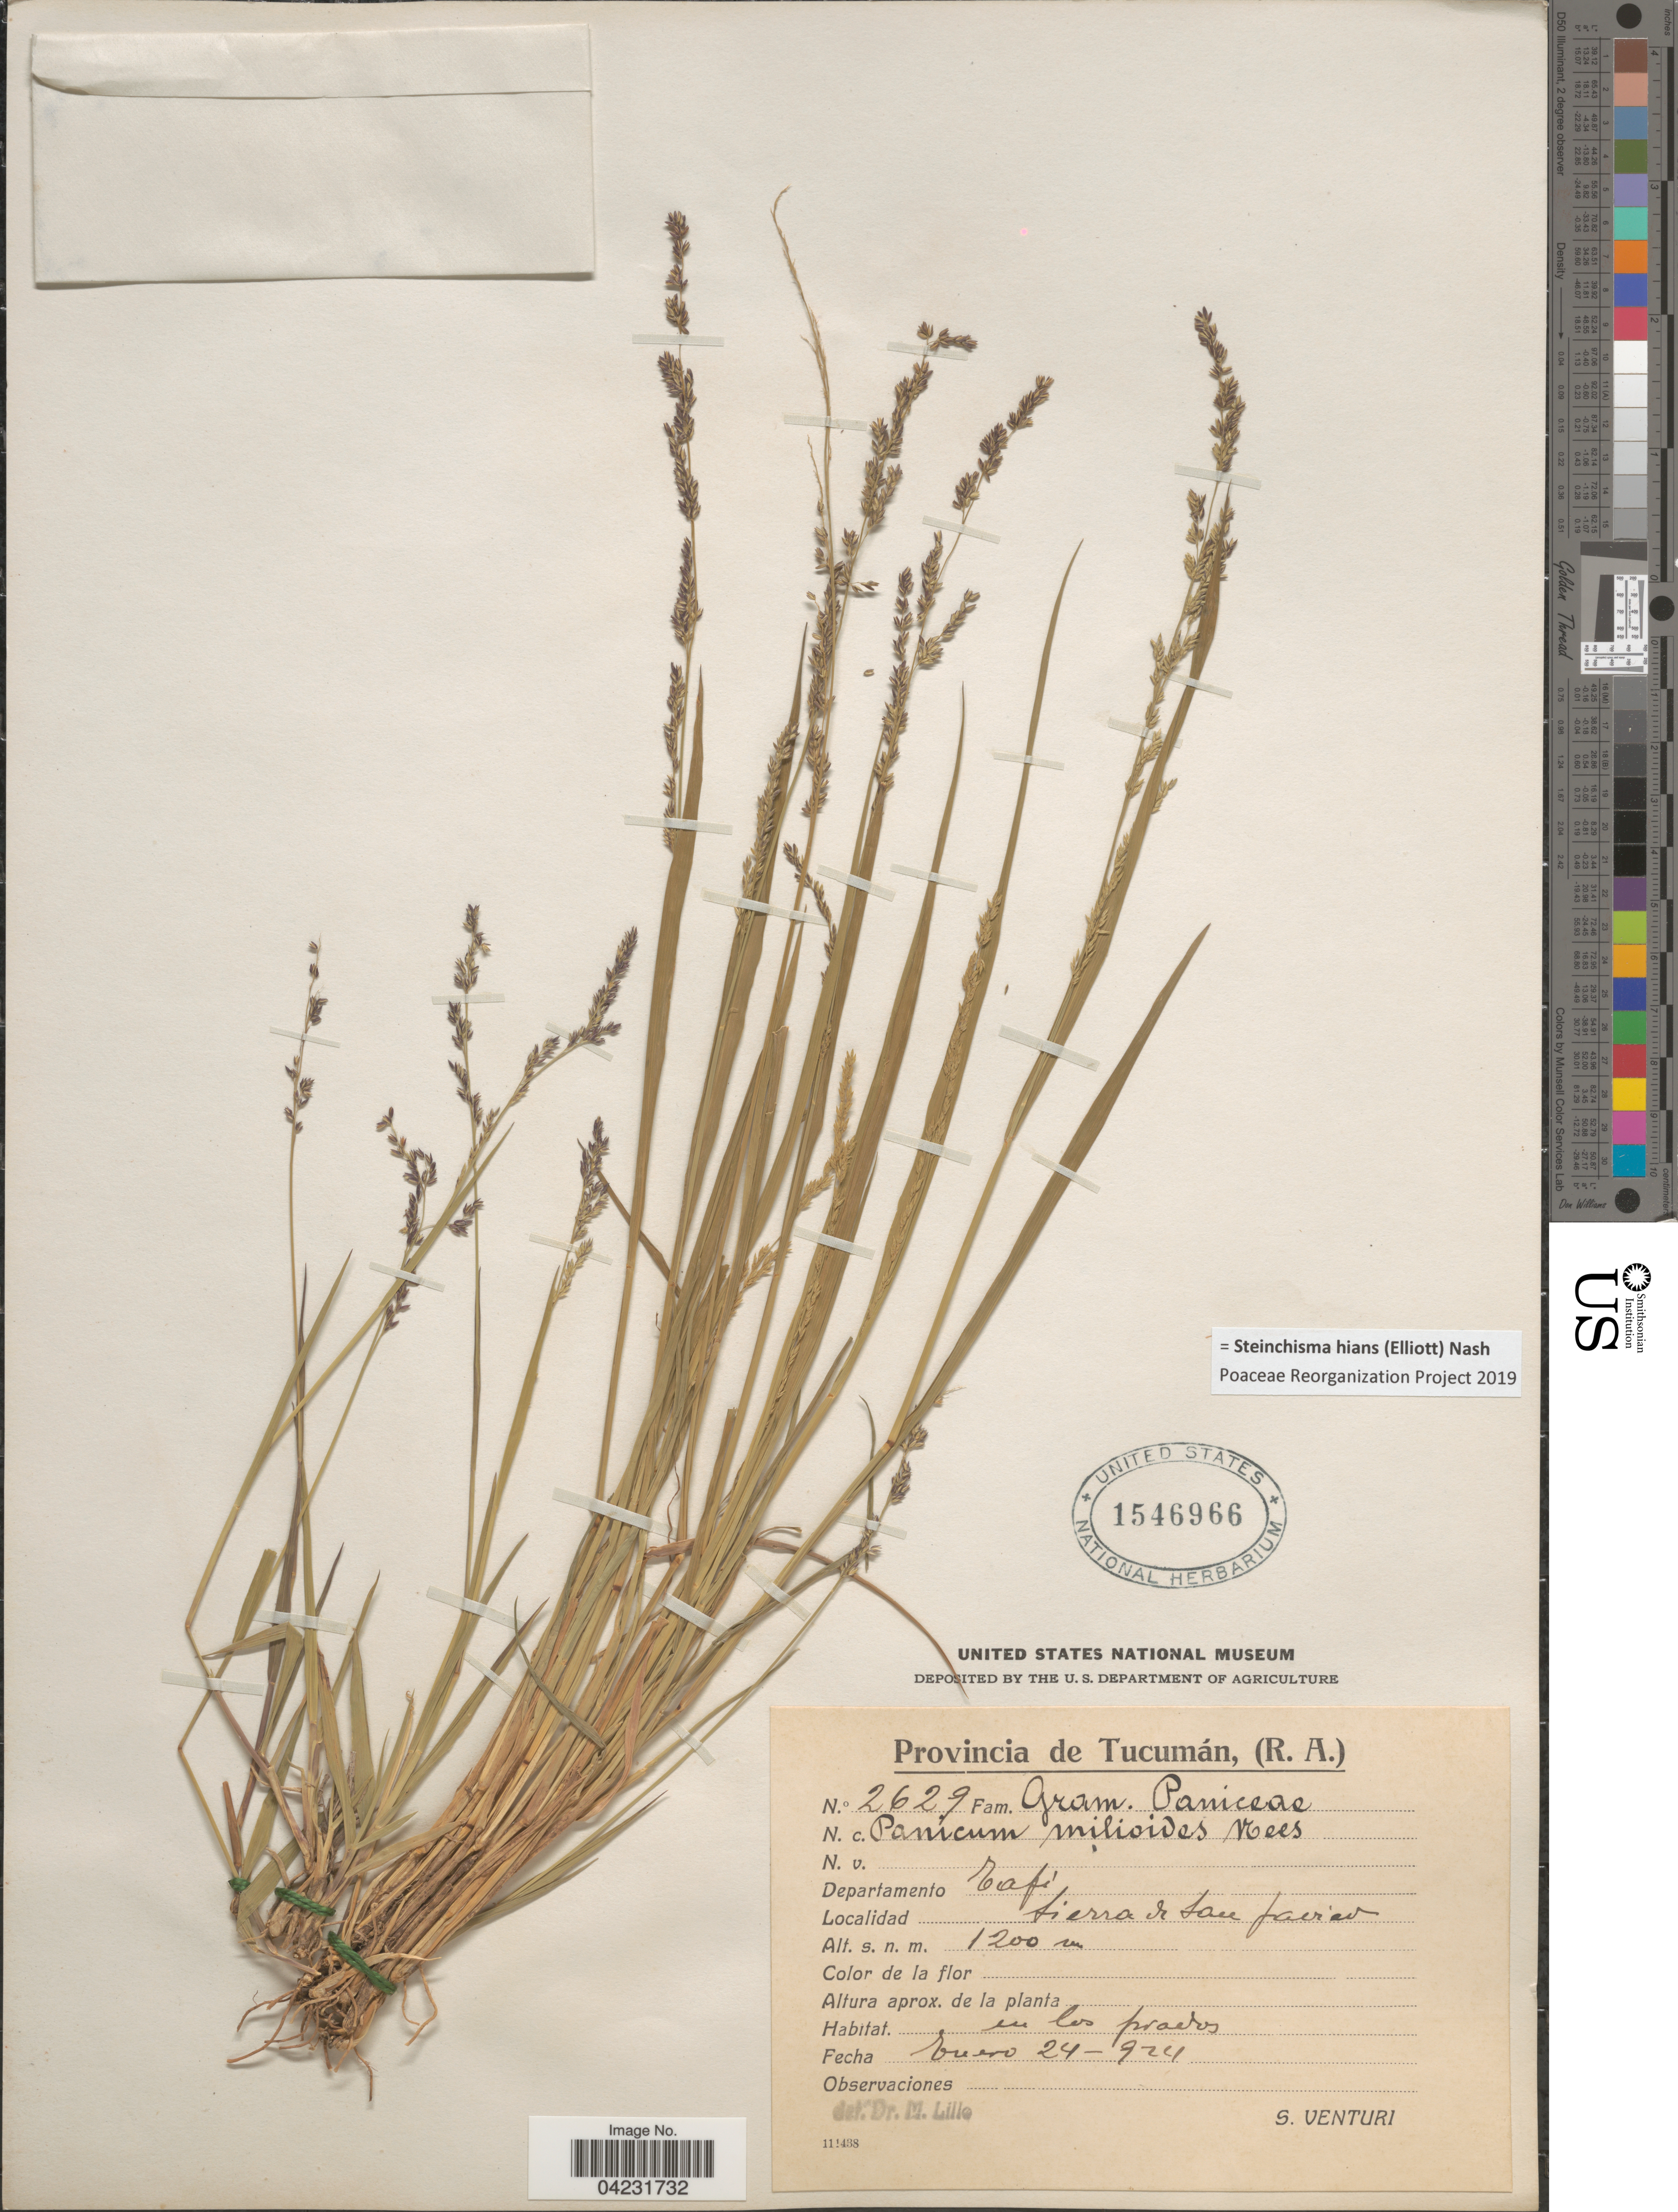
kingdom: Plantae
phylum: Tracheophyta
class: Liliopsida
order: Poales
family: Poaceae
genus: Steinchisma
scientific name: Steinchisma hians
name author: (Elliott) Nash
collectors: S. Venturi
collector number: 2629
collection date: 1924-01-24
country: Argentina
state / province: Tucuman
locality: Departamento Tafí. Sierra de San Javier.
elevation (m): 1200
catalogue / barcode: US 1546966